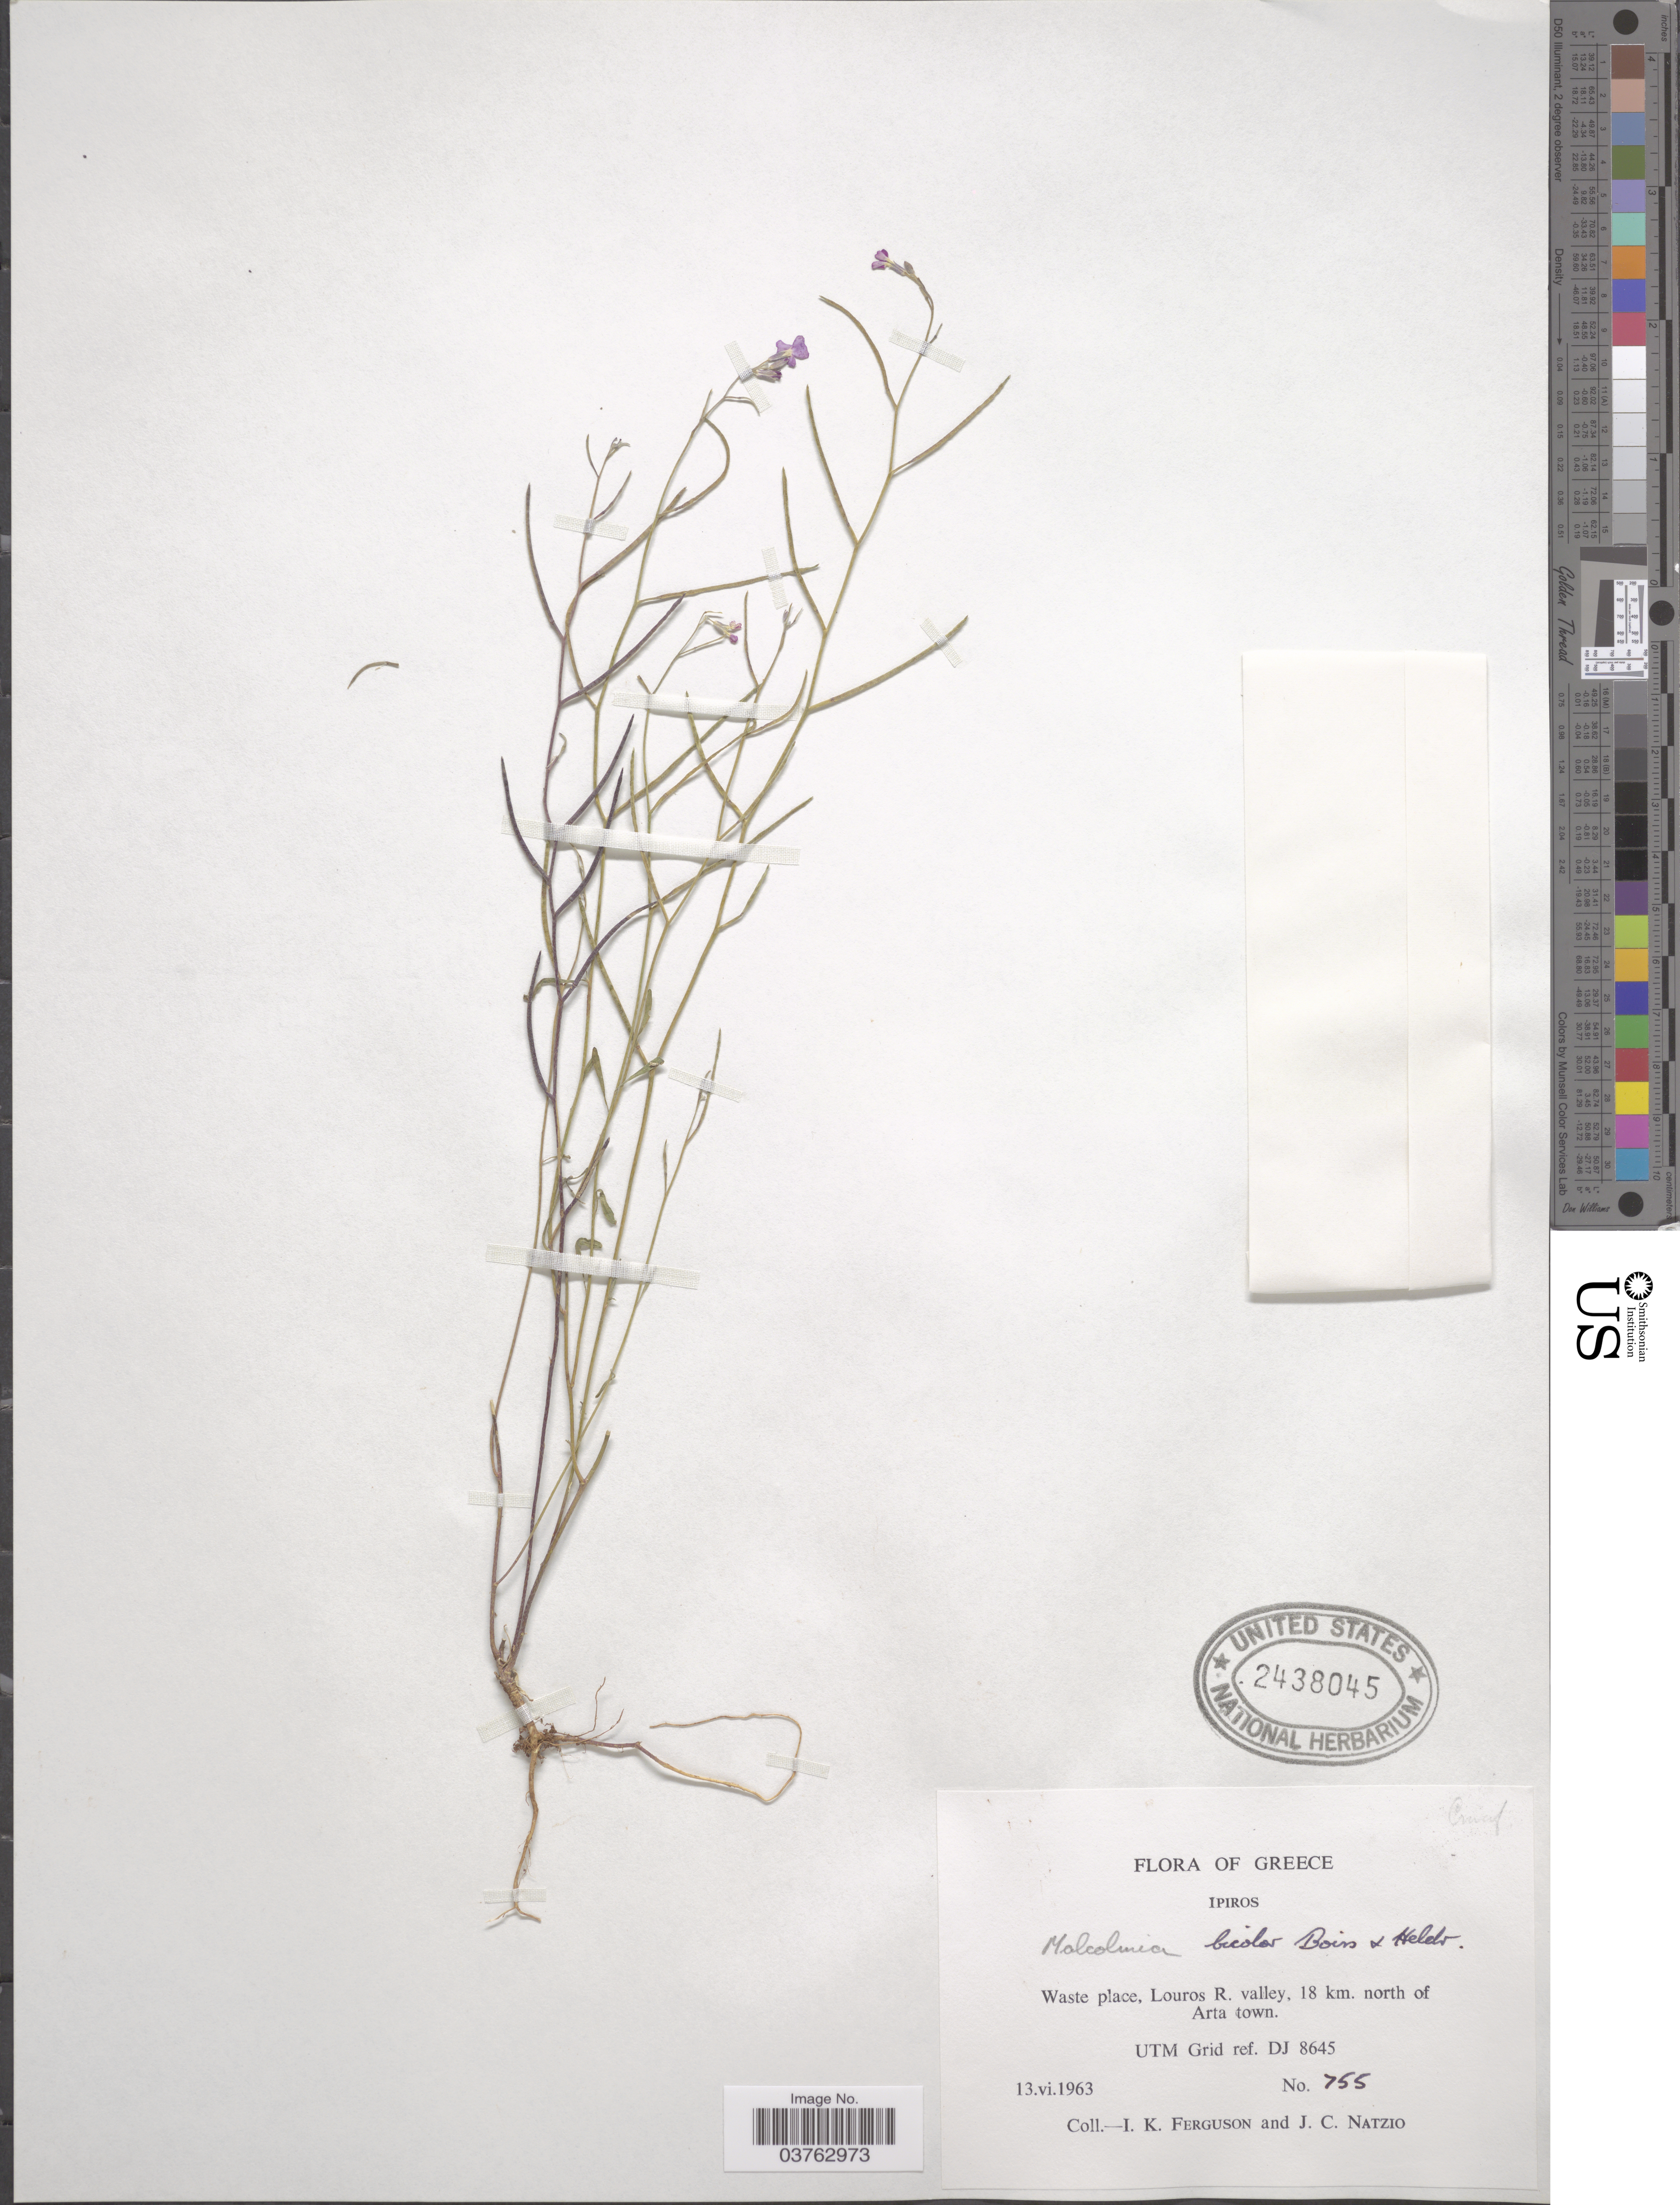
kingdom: Plantae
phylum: Tracheophyta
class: Magnoliopsida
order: Brassicales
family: Brassicaceae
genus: Malcolmia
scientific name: Malcolmia bicolor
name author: Boiss. & Heldr.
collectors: I. K. Ferguson & J. Natzio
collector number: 755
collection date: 1963-06-13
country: Greece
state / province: Epirua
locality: Ipiros. Louros R. valley, 18 km. north of Arta town. UTM Grid ref. DJ 8645.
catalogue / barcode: US 2438045